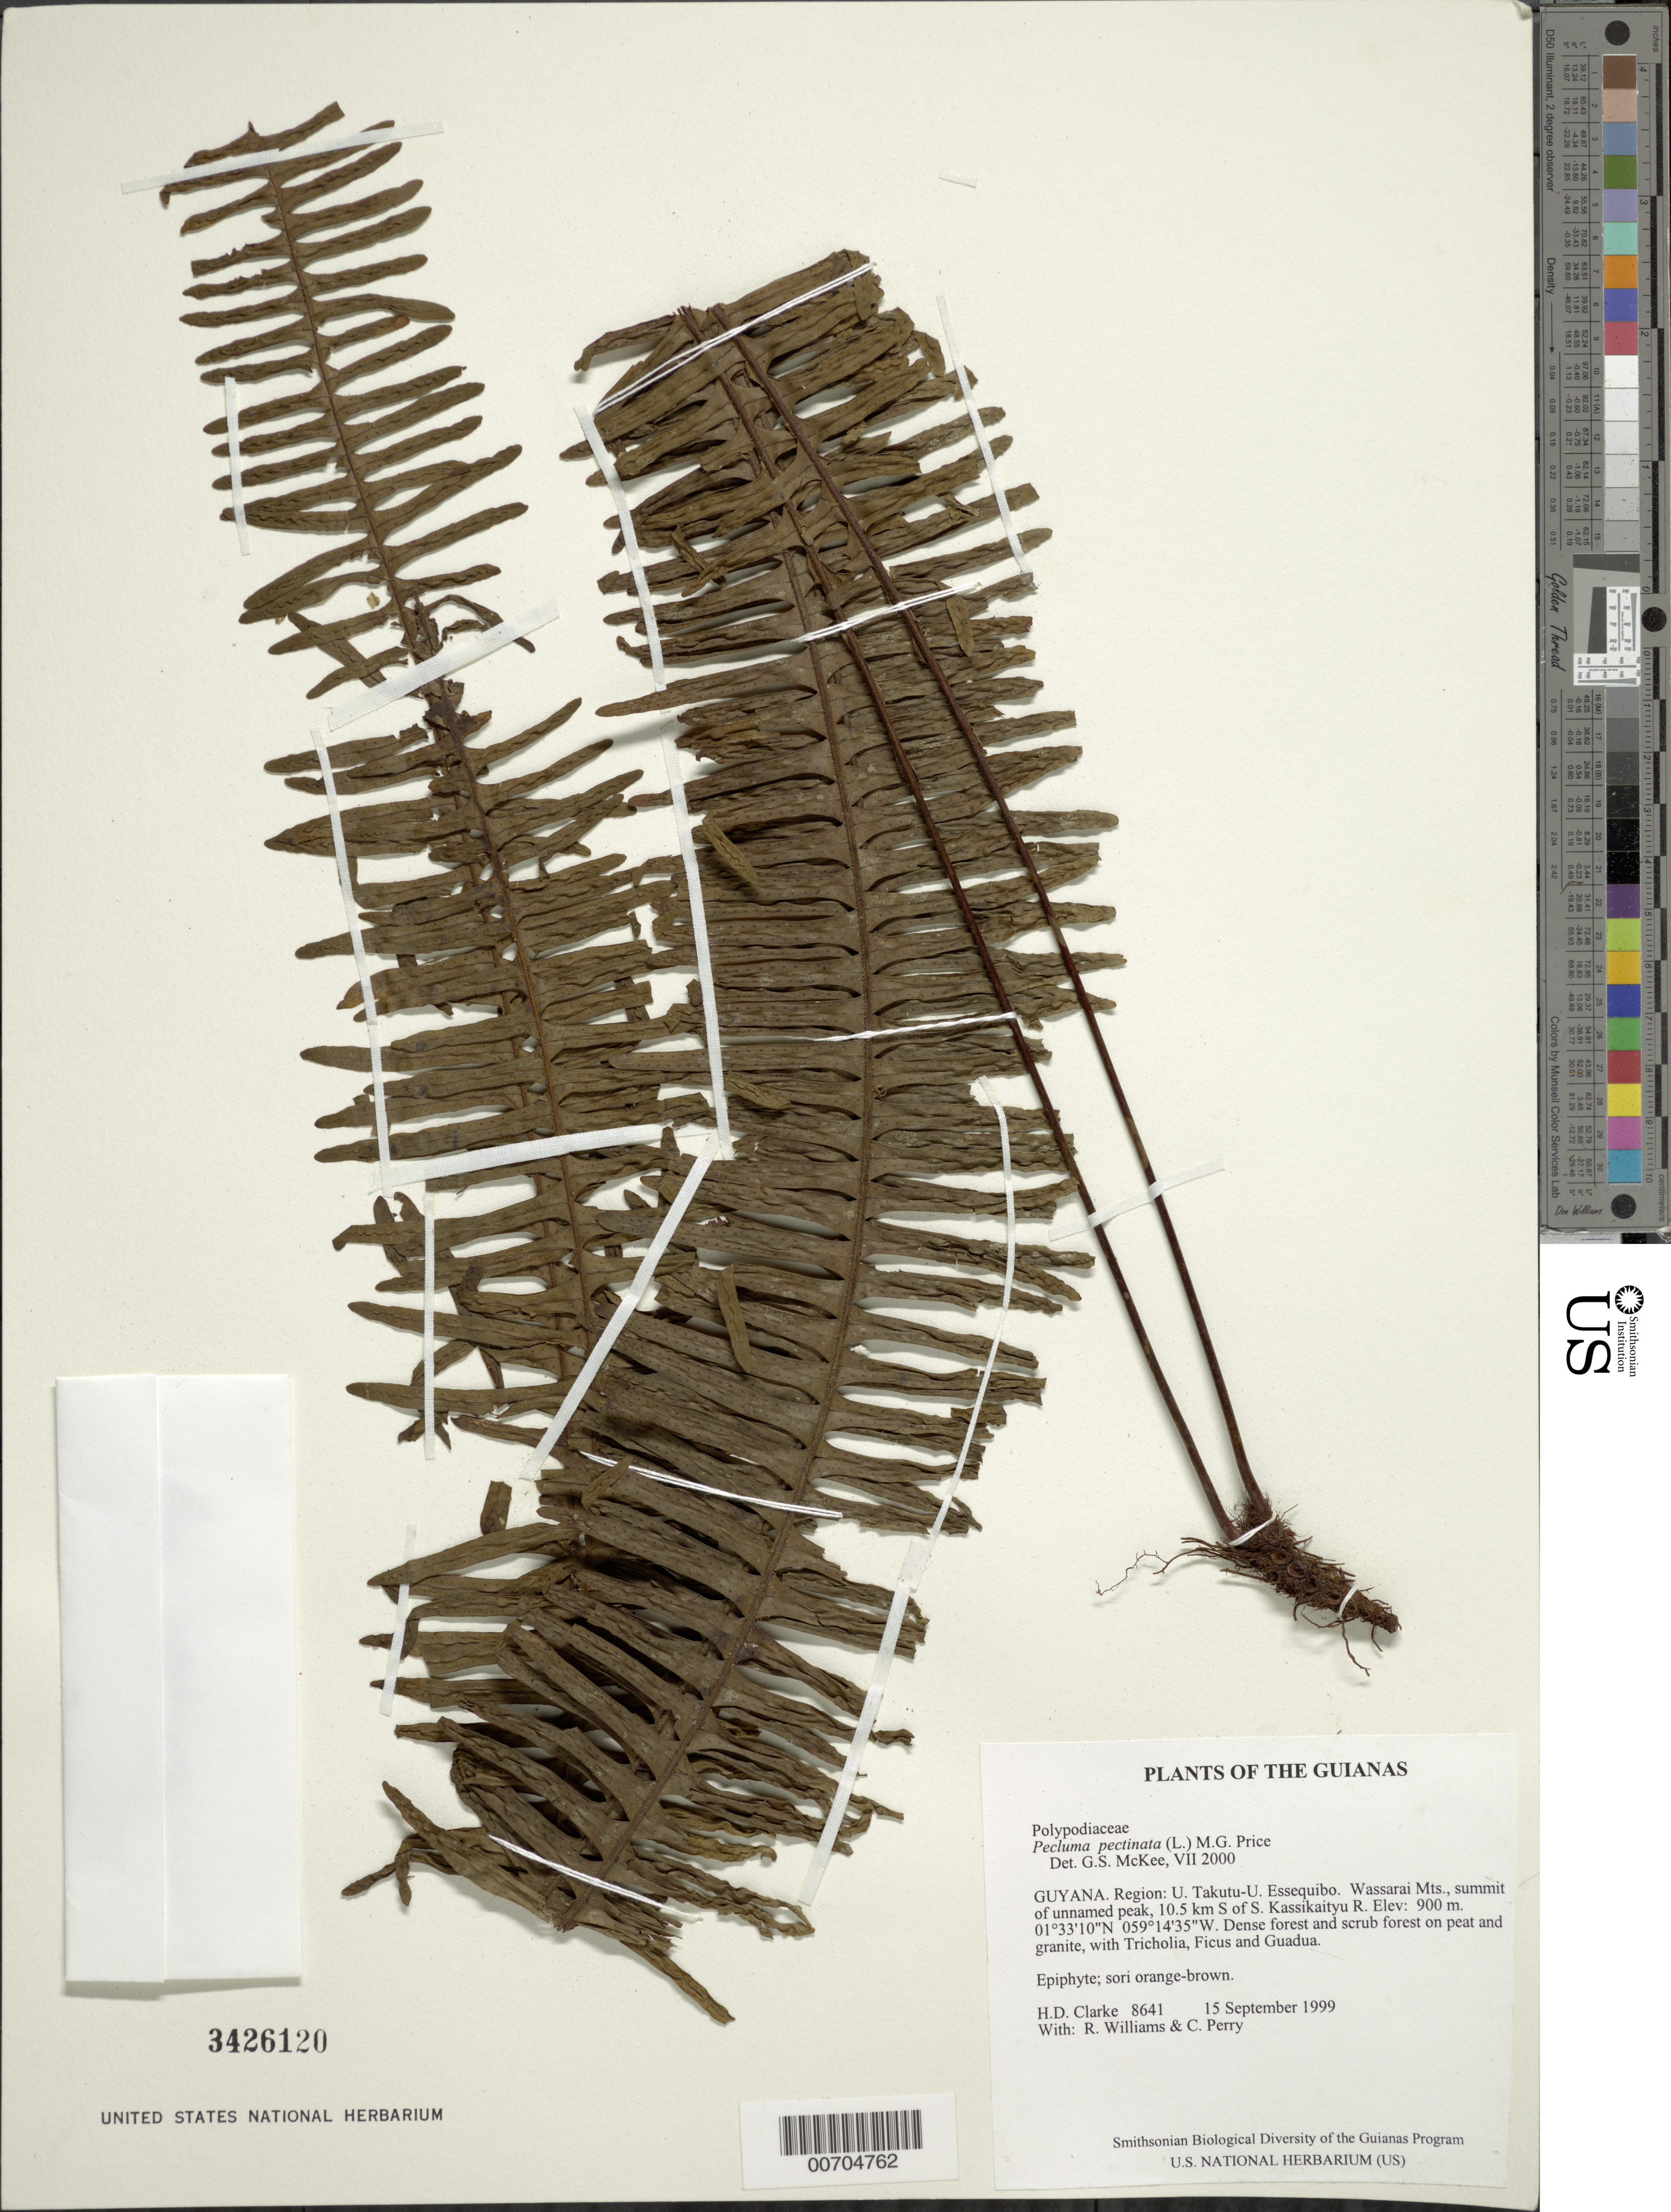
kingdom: Plantae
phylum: Tracheophyta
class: Polypodiopsida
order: Polypodiales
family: Polypodiaceae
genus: Pecluma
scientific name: Pecluma pectinata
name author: (L.) M.G. Price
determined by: McKee, G. S., (US), NMNH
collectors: H. D. Clarke, R. Williams & C. Perry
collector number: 8641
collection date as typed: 15 September 1999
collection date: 1999-09-15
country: Guyana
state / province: U. Takutu-U. Essequibo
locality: Wassarai Mts., summit of unnamed peak, 10.5 km S of S. Kassikaityu R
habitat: Dense forest and scrub forest on peat and granite, with Tricholia, Ficus and Guadua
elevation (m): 900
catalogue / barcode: US 3426120